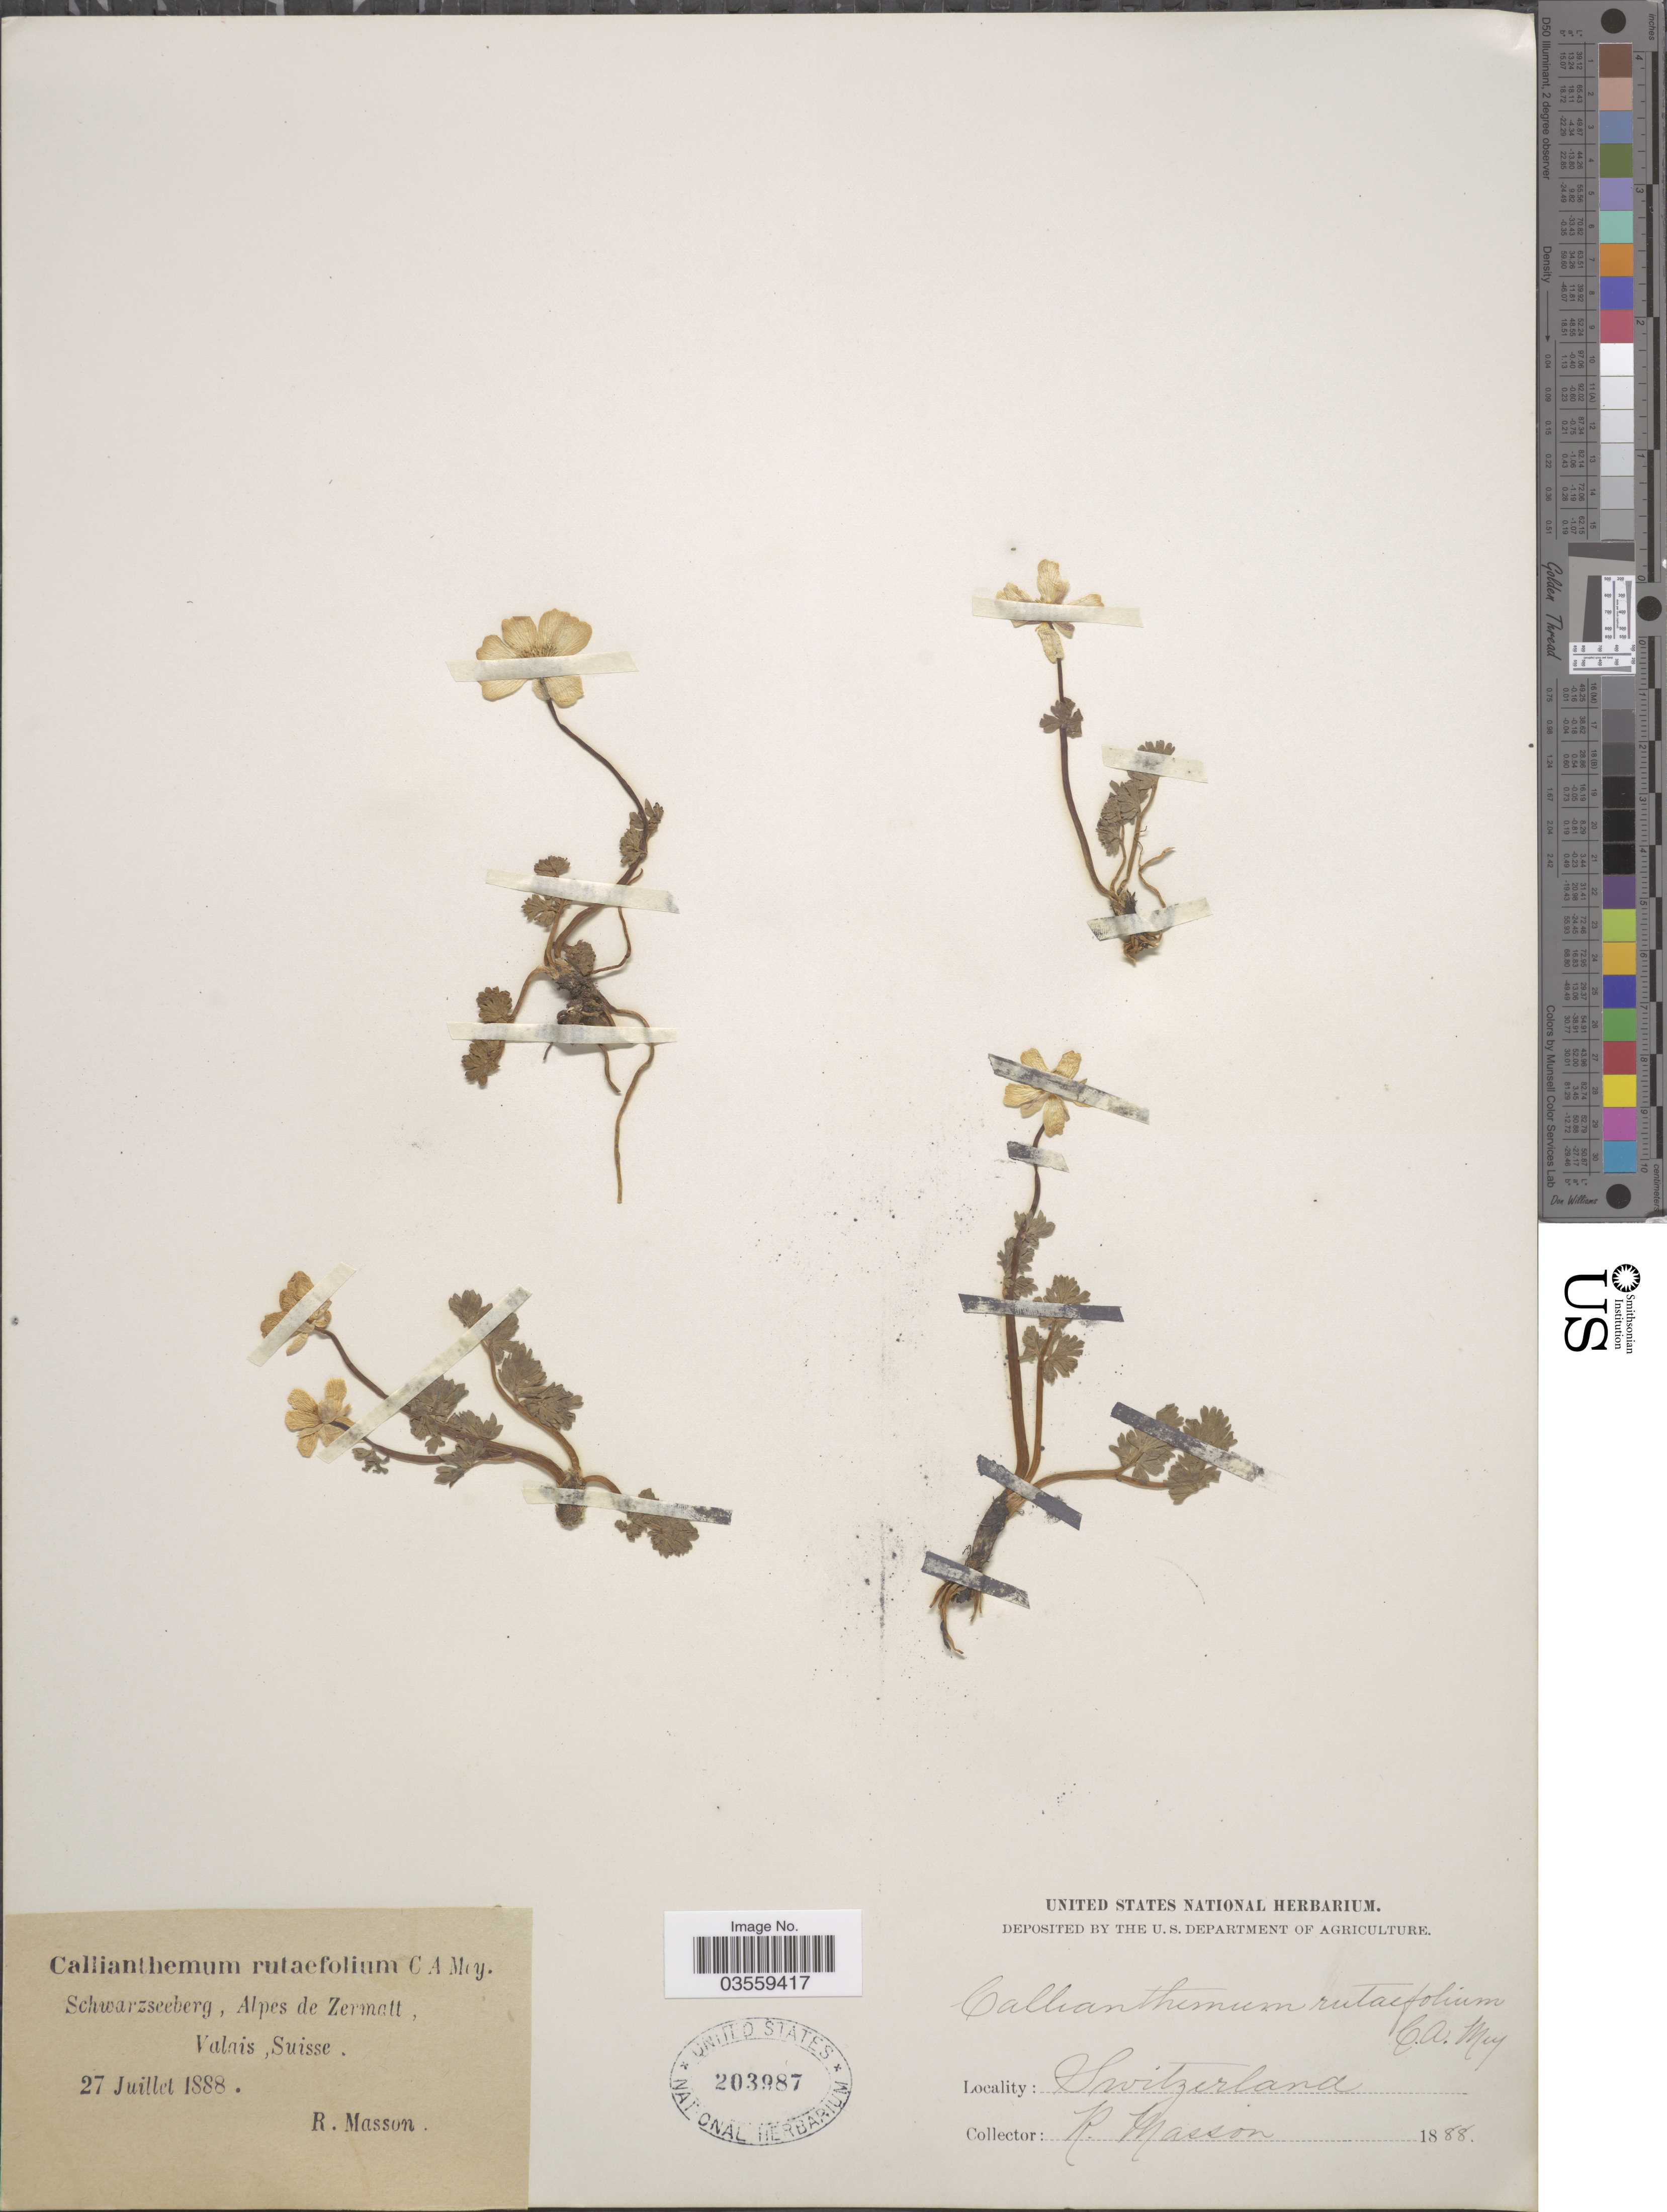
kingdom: Plantae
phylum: Tracheophyta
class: Magnoliopsida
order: Ranunculales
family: Ranunculaceae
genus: Callianthemum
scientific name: Callianthemum rutifolium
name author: C.A. Mey.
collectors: R. Masson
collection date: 1888-07-27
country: Switzerland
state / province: Valais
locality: Schwarzseeberg, Alpes de Zermatt, Suisse.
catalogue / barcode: US 203987